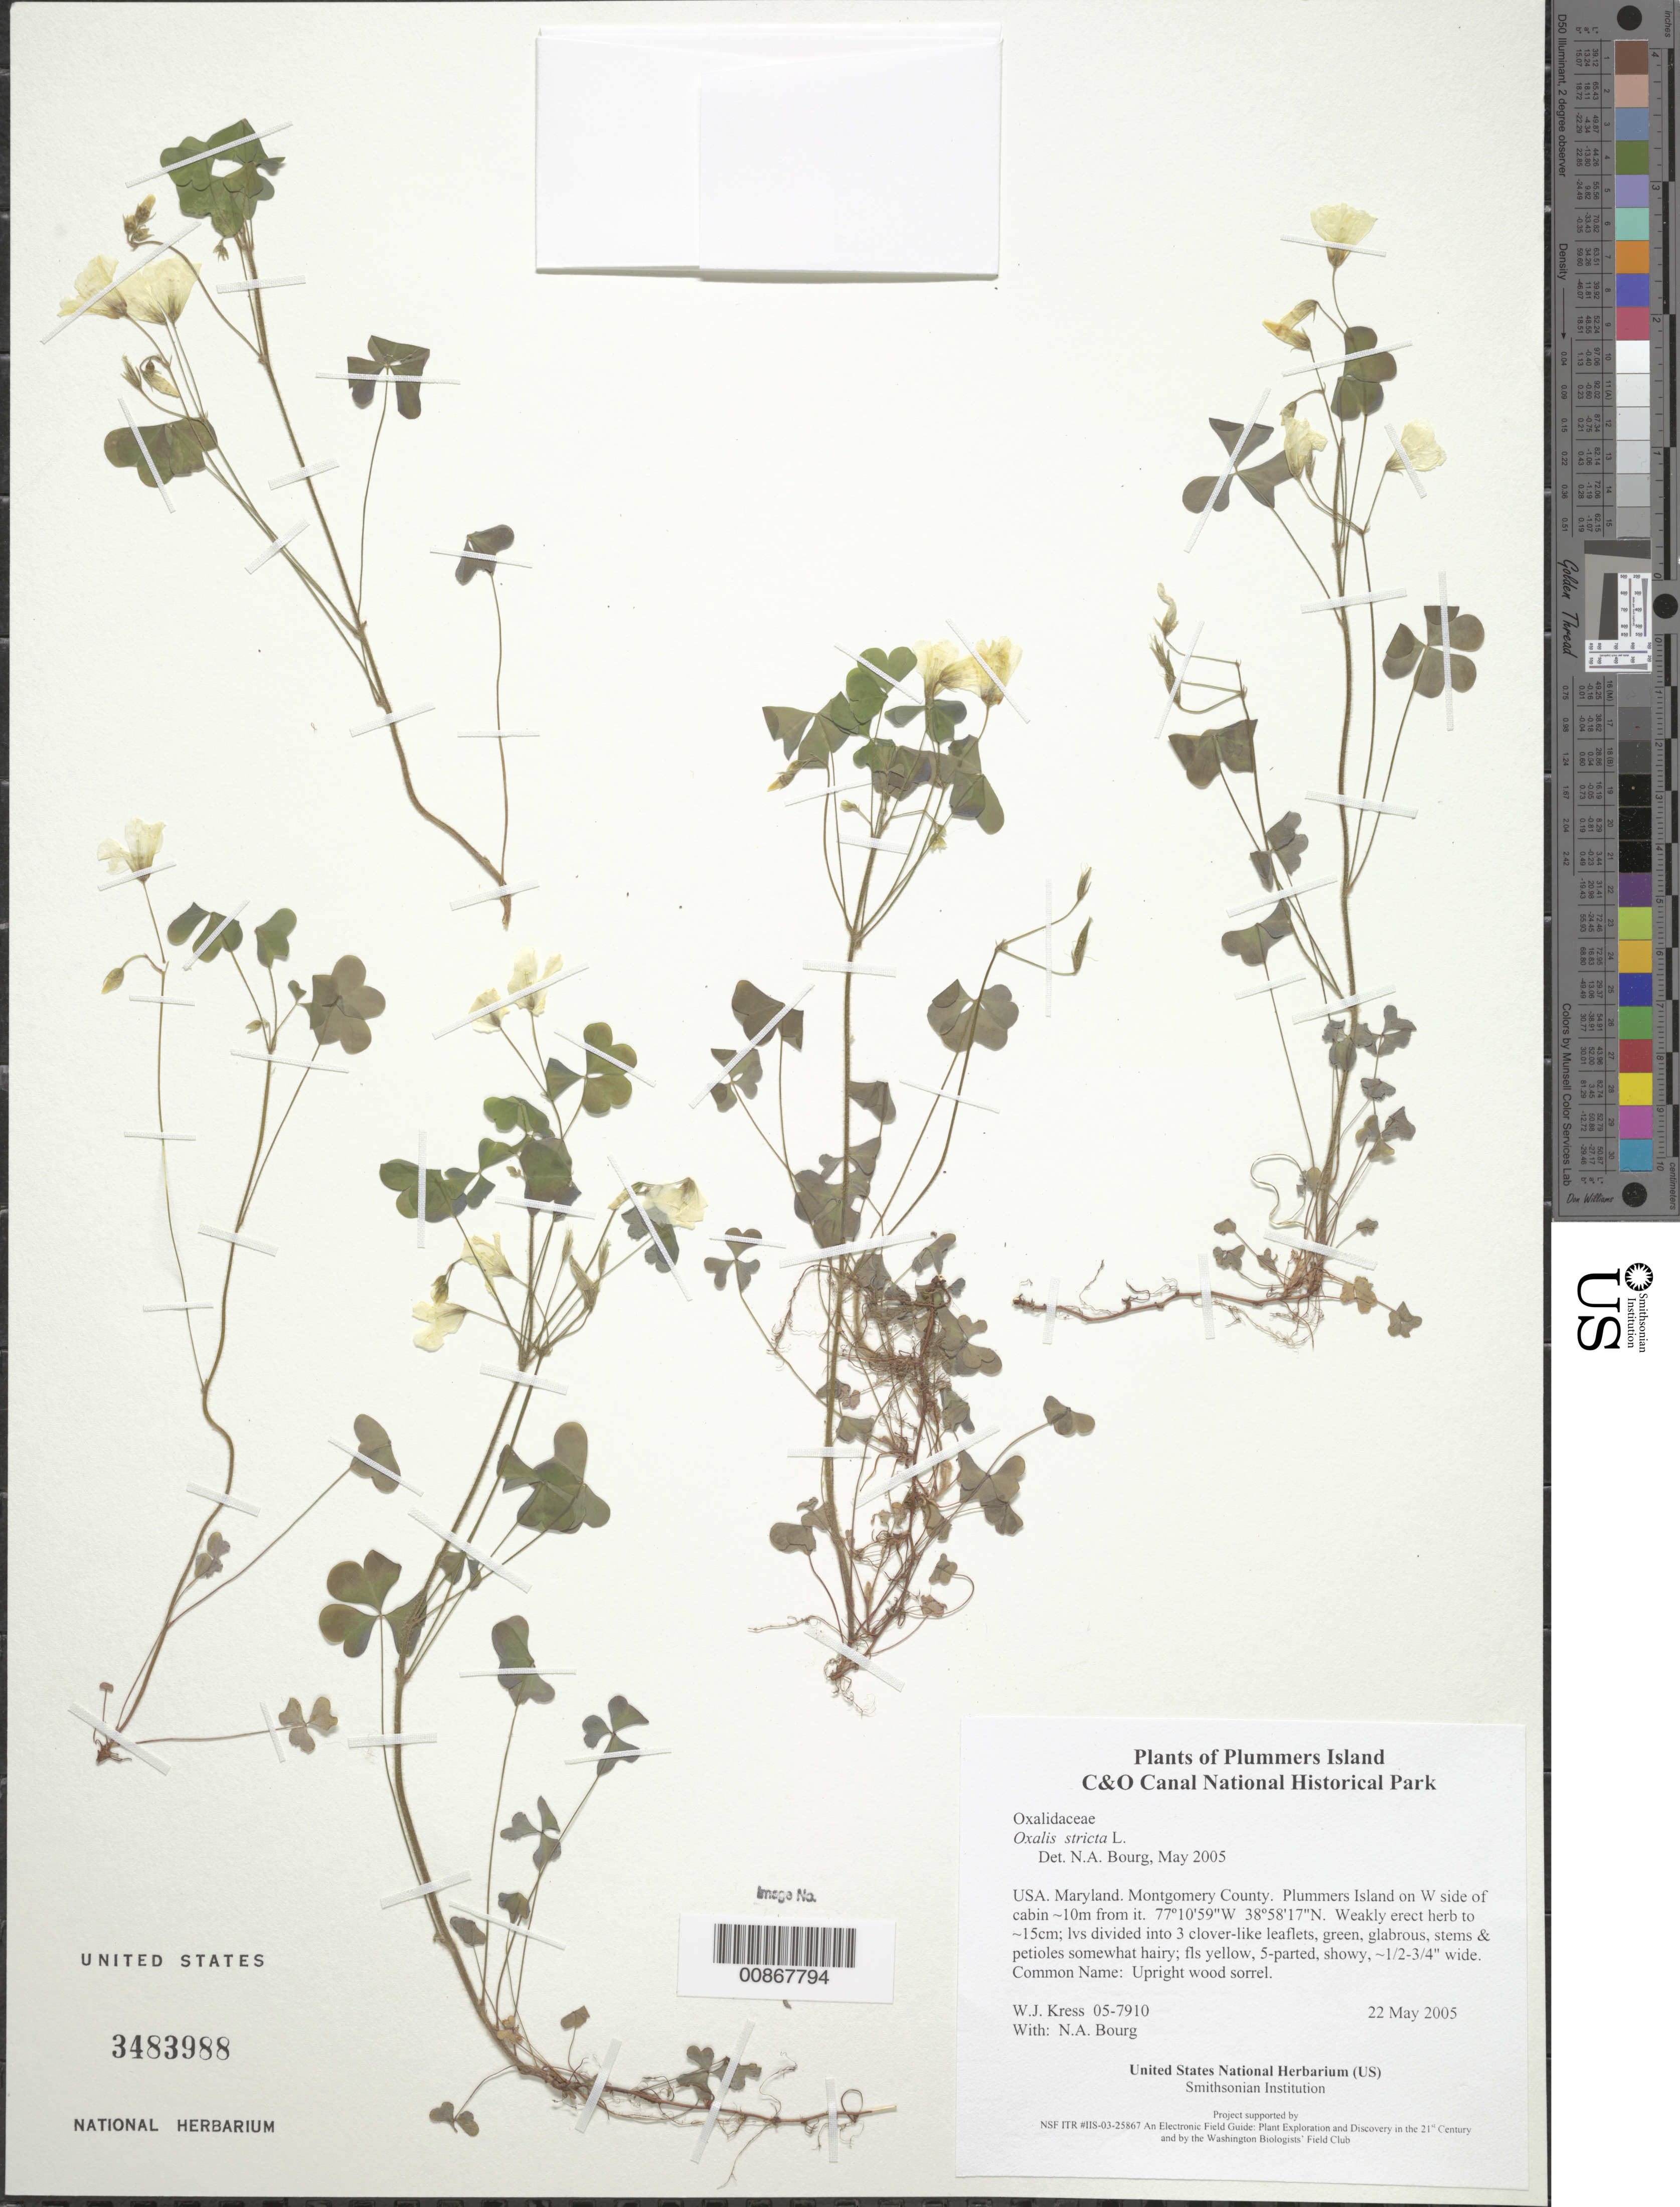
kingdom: Plantae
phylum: Tracheophyta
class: Magnoliopsida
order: Oxalidales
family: Oxalidaceae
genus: Oxalis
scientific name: Oxalis stricta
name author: L.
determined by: Bourg, N. A.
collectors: W. J. Kress & N. A. Bourg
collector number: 05-7910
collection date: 2005-05-22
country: United States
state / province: Maryland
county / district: Montgomery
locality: Chesapeake and Ohio Canal National Historical Park, Plummers Island on W side of cabin ~10m from it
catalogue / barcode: US 3483988